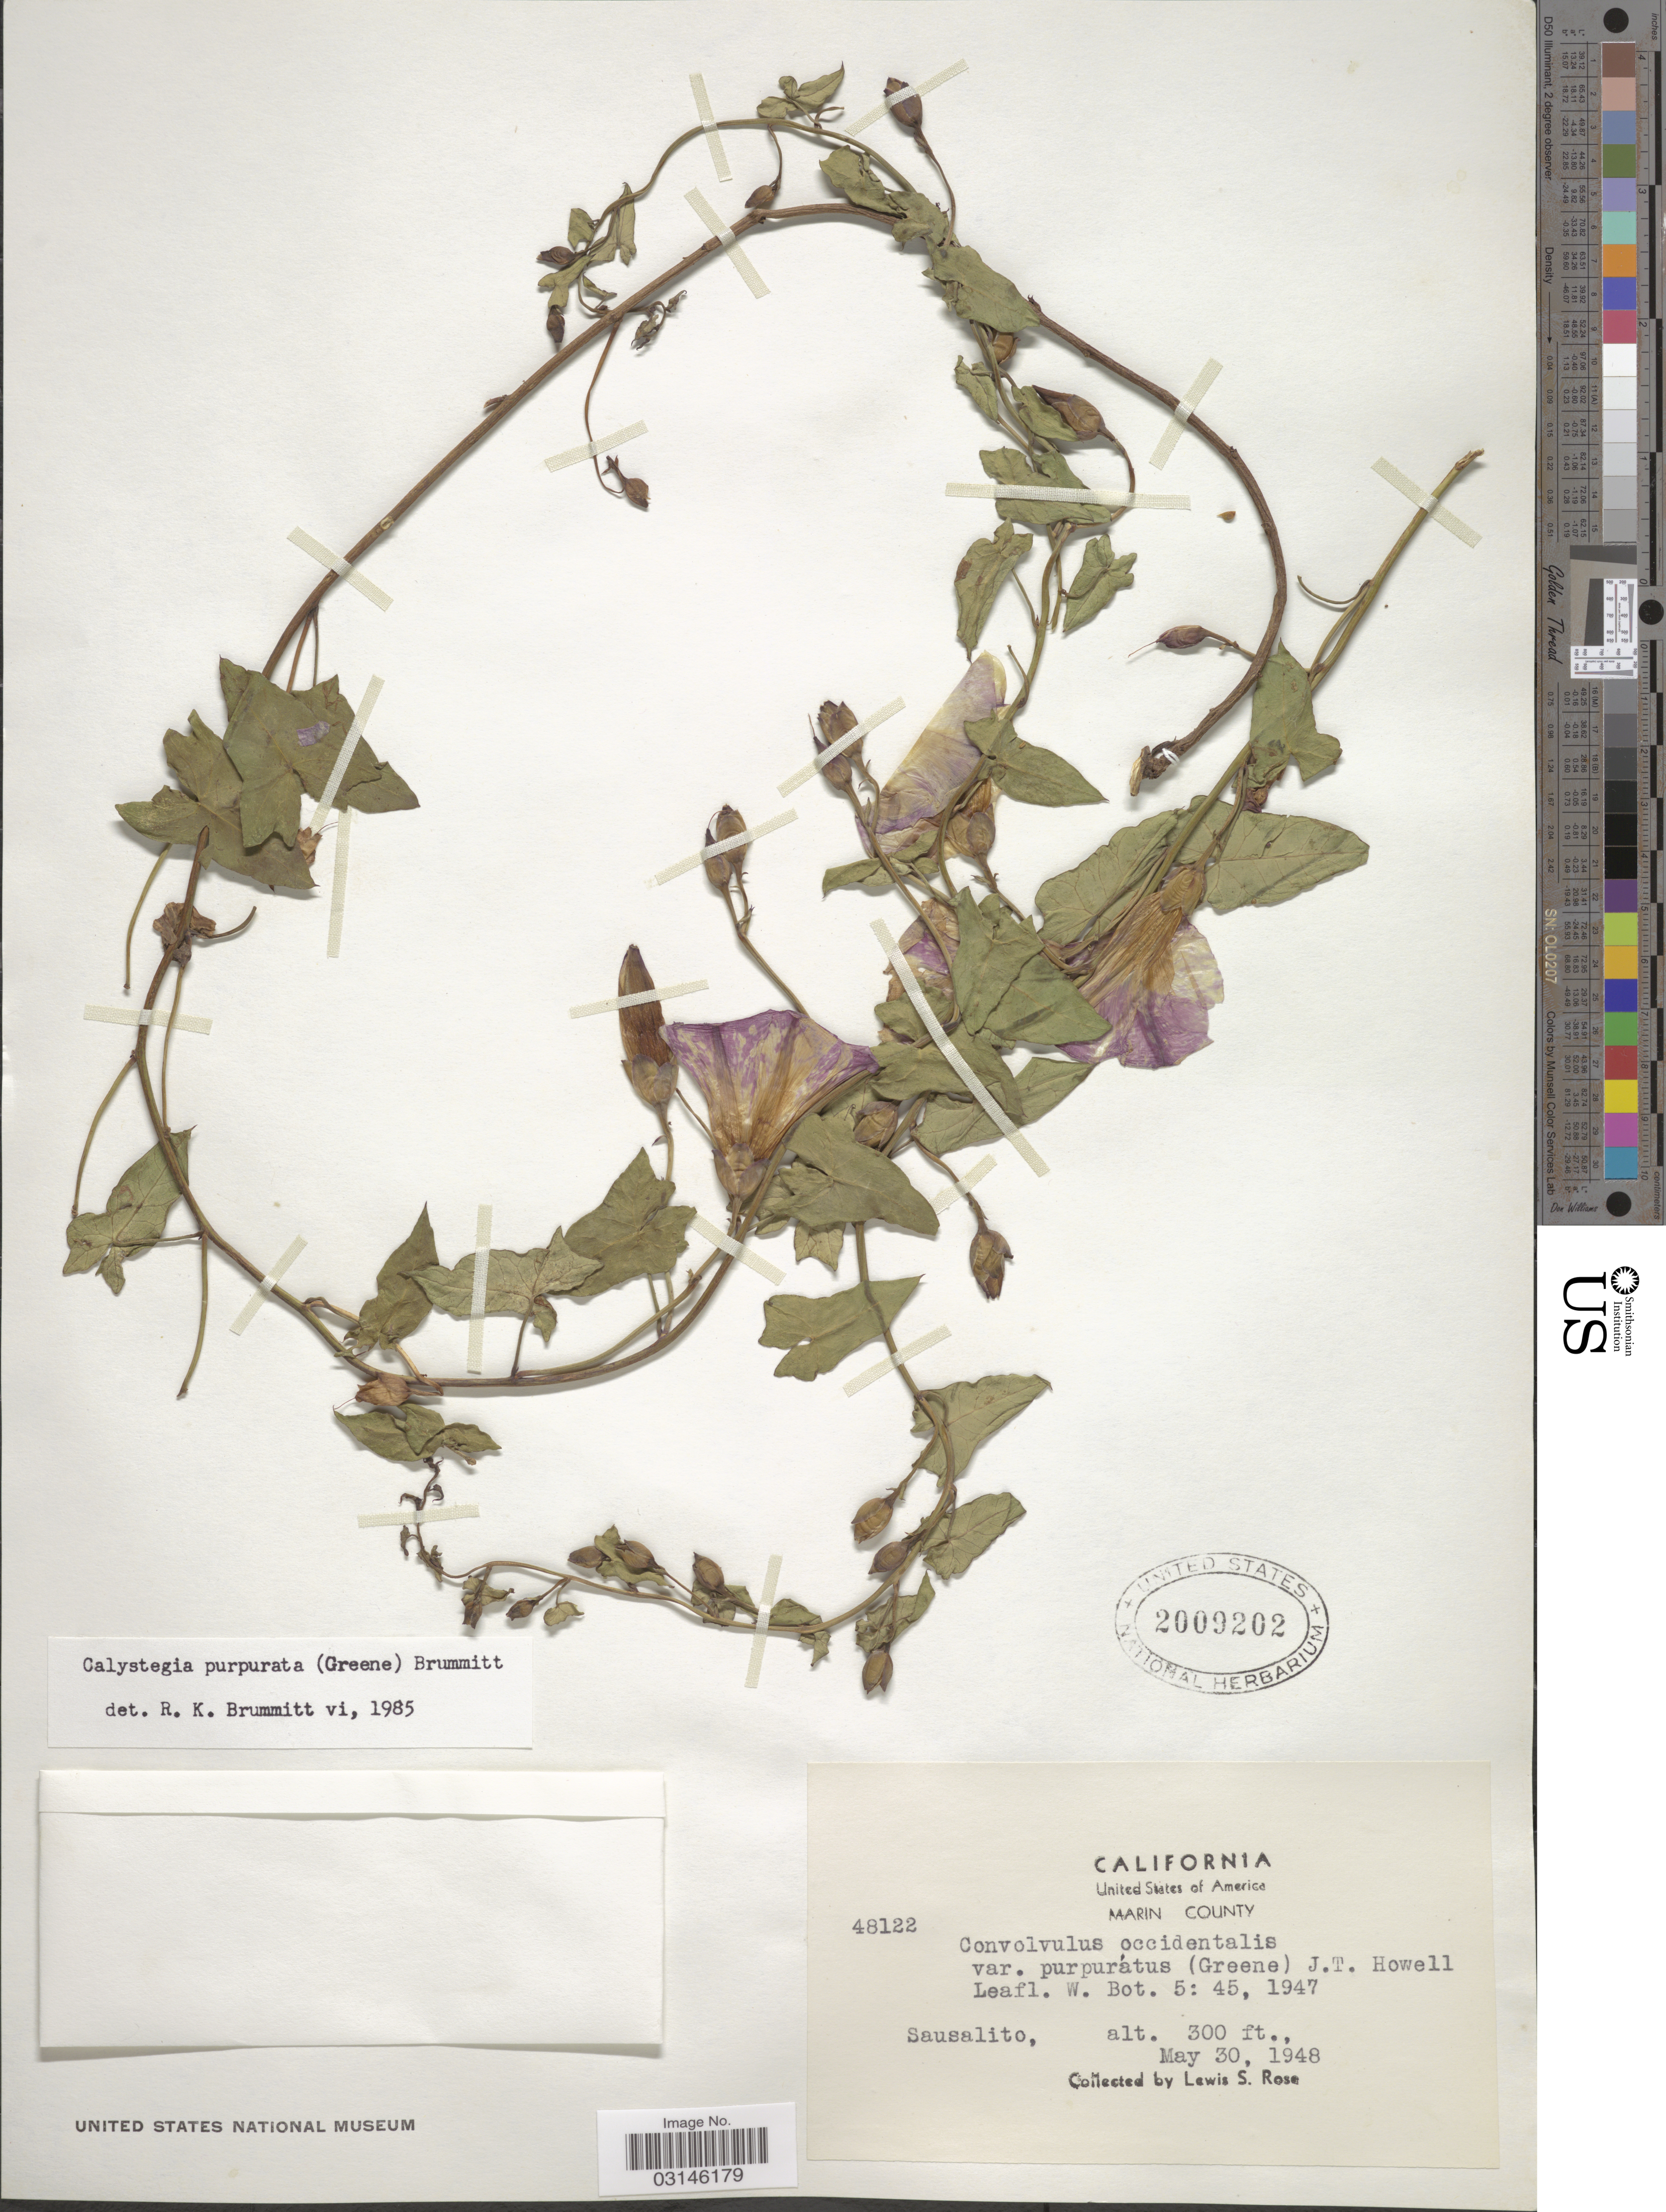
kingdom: Plantae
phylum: Tracheophyta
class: Magnoliopsida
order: Solanales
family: Convolvulaceae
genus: Calystegia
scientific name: Calystegia purpurata subsp. purpurata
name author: (Greene) Brummitt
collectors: L. S. Rose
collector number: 48122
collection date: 1948-05-30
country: United States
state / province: California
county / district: Marin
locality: Marin County, Sausalito.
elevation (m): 91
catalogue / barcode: US 2009202